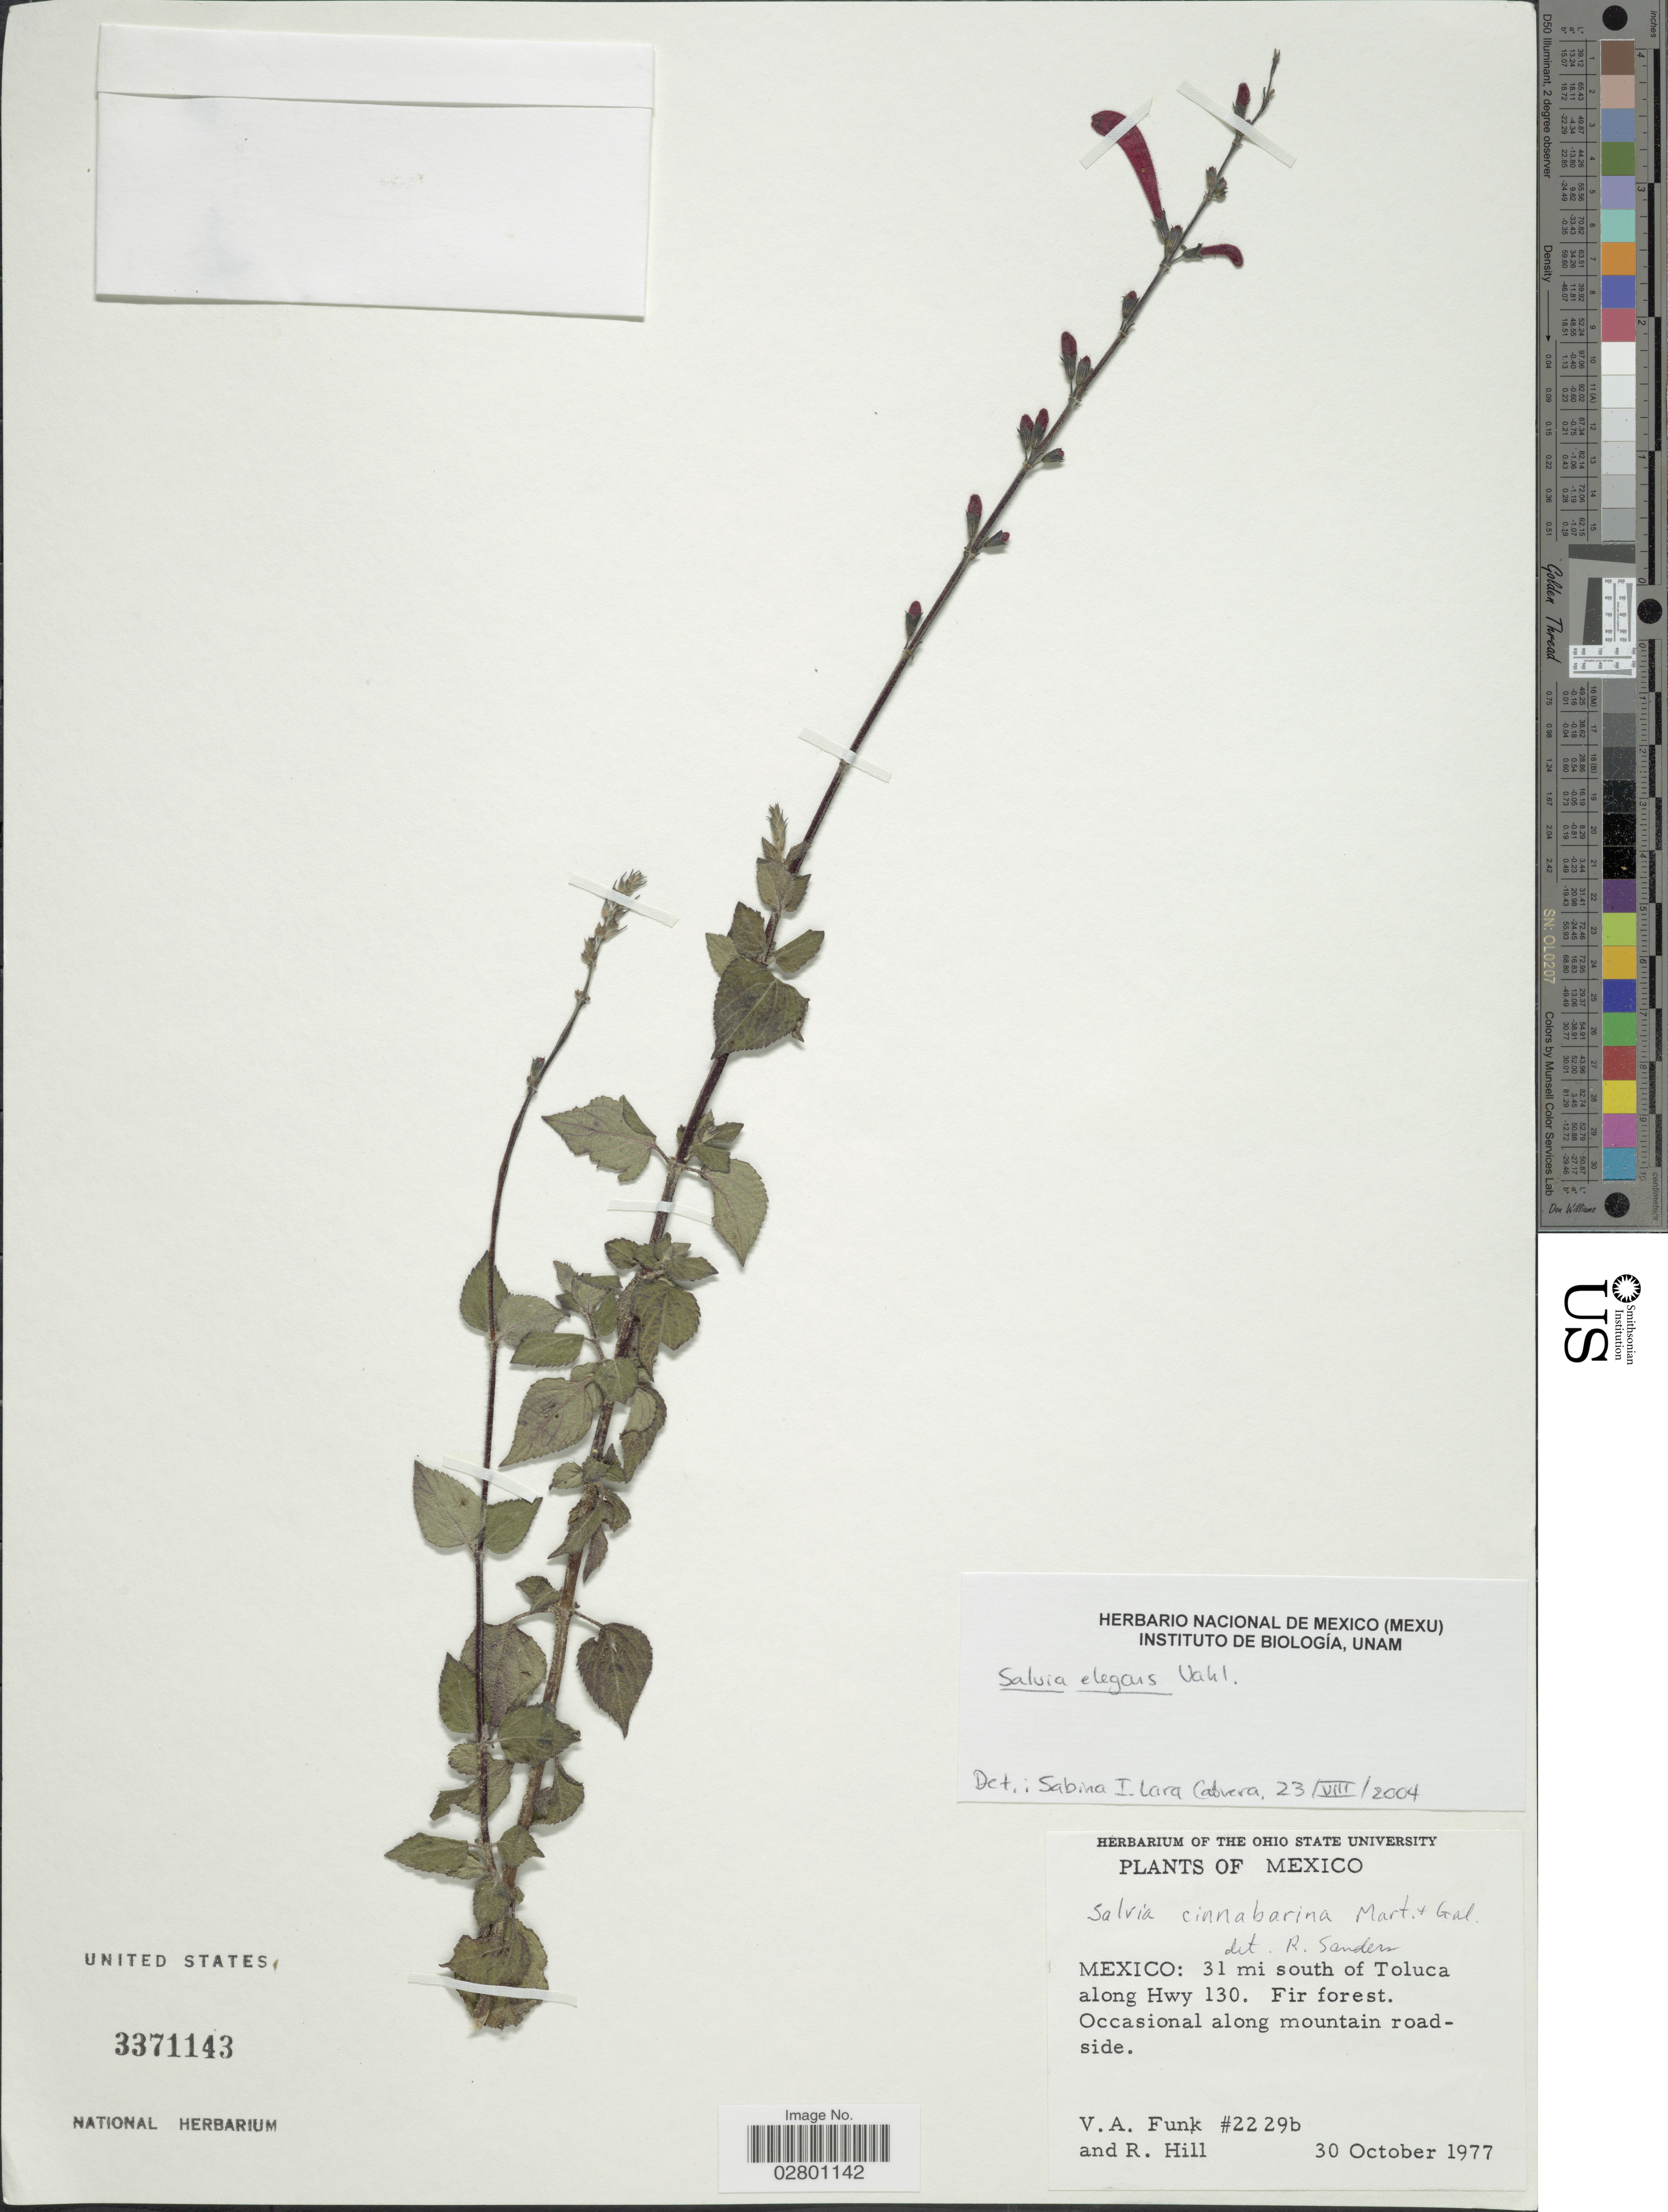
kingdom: Plantae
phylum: Tracheophyta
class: Magnoliopsida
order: Lamiales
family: Lamiaceae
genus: Salvia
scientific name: Salvia elegans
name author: Vahl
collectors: V. Funk & R. Hill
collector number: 2229b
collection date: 1977-10-30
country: Mexico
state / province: México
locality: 31 mi south of Toluca along Hwy 130.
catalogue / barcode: US 3371143